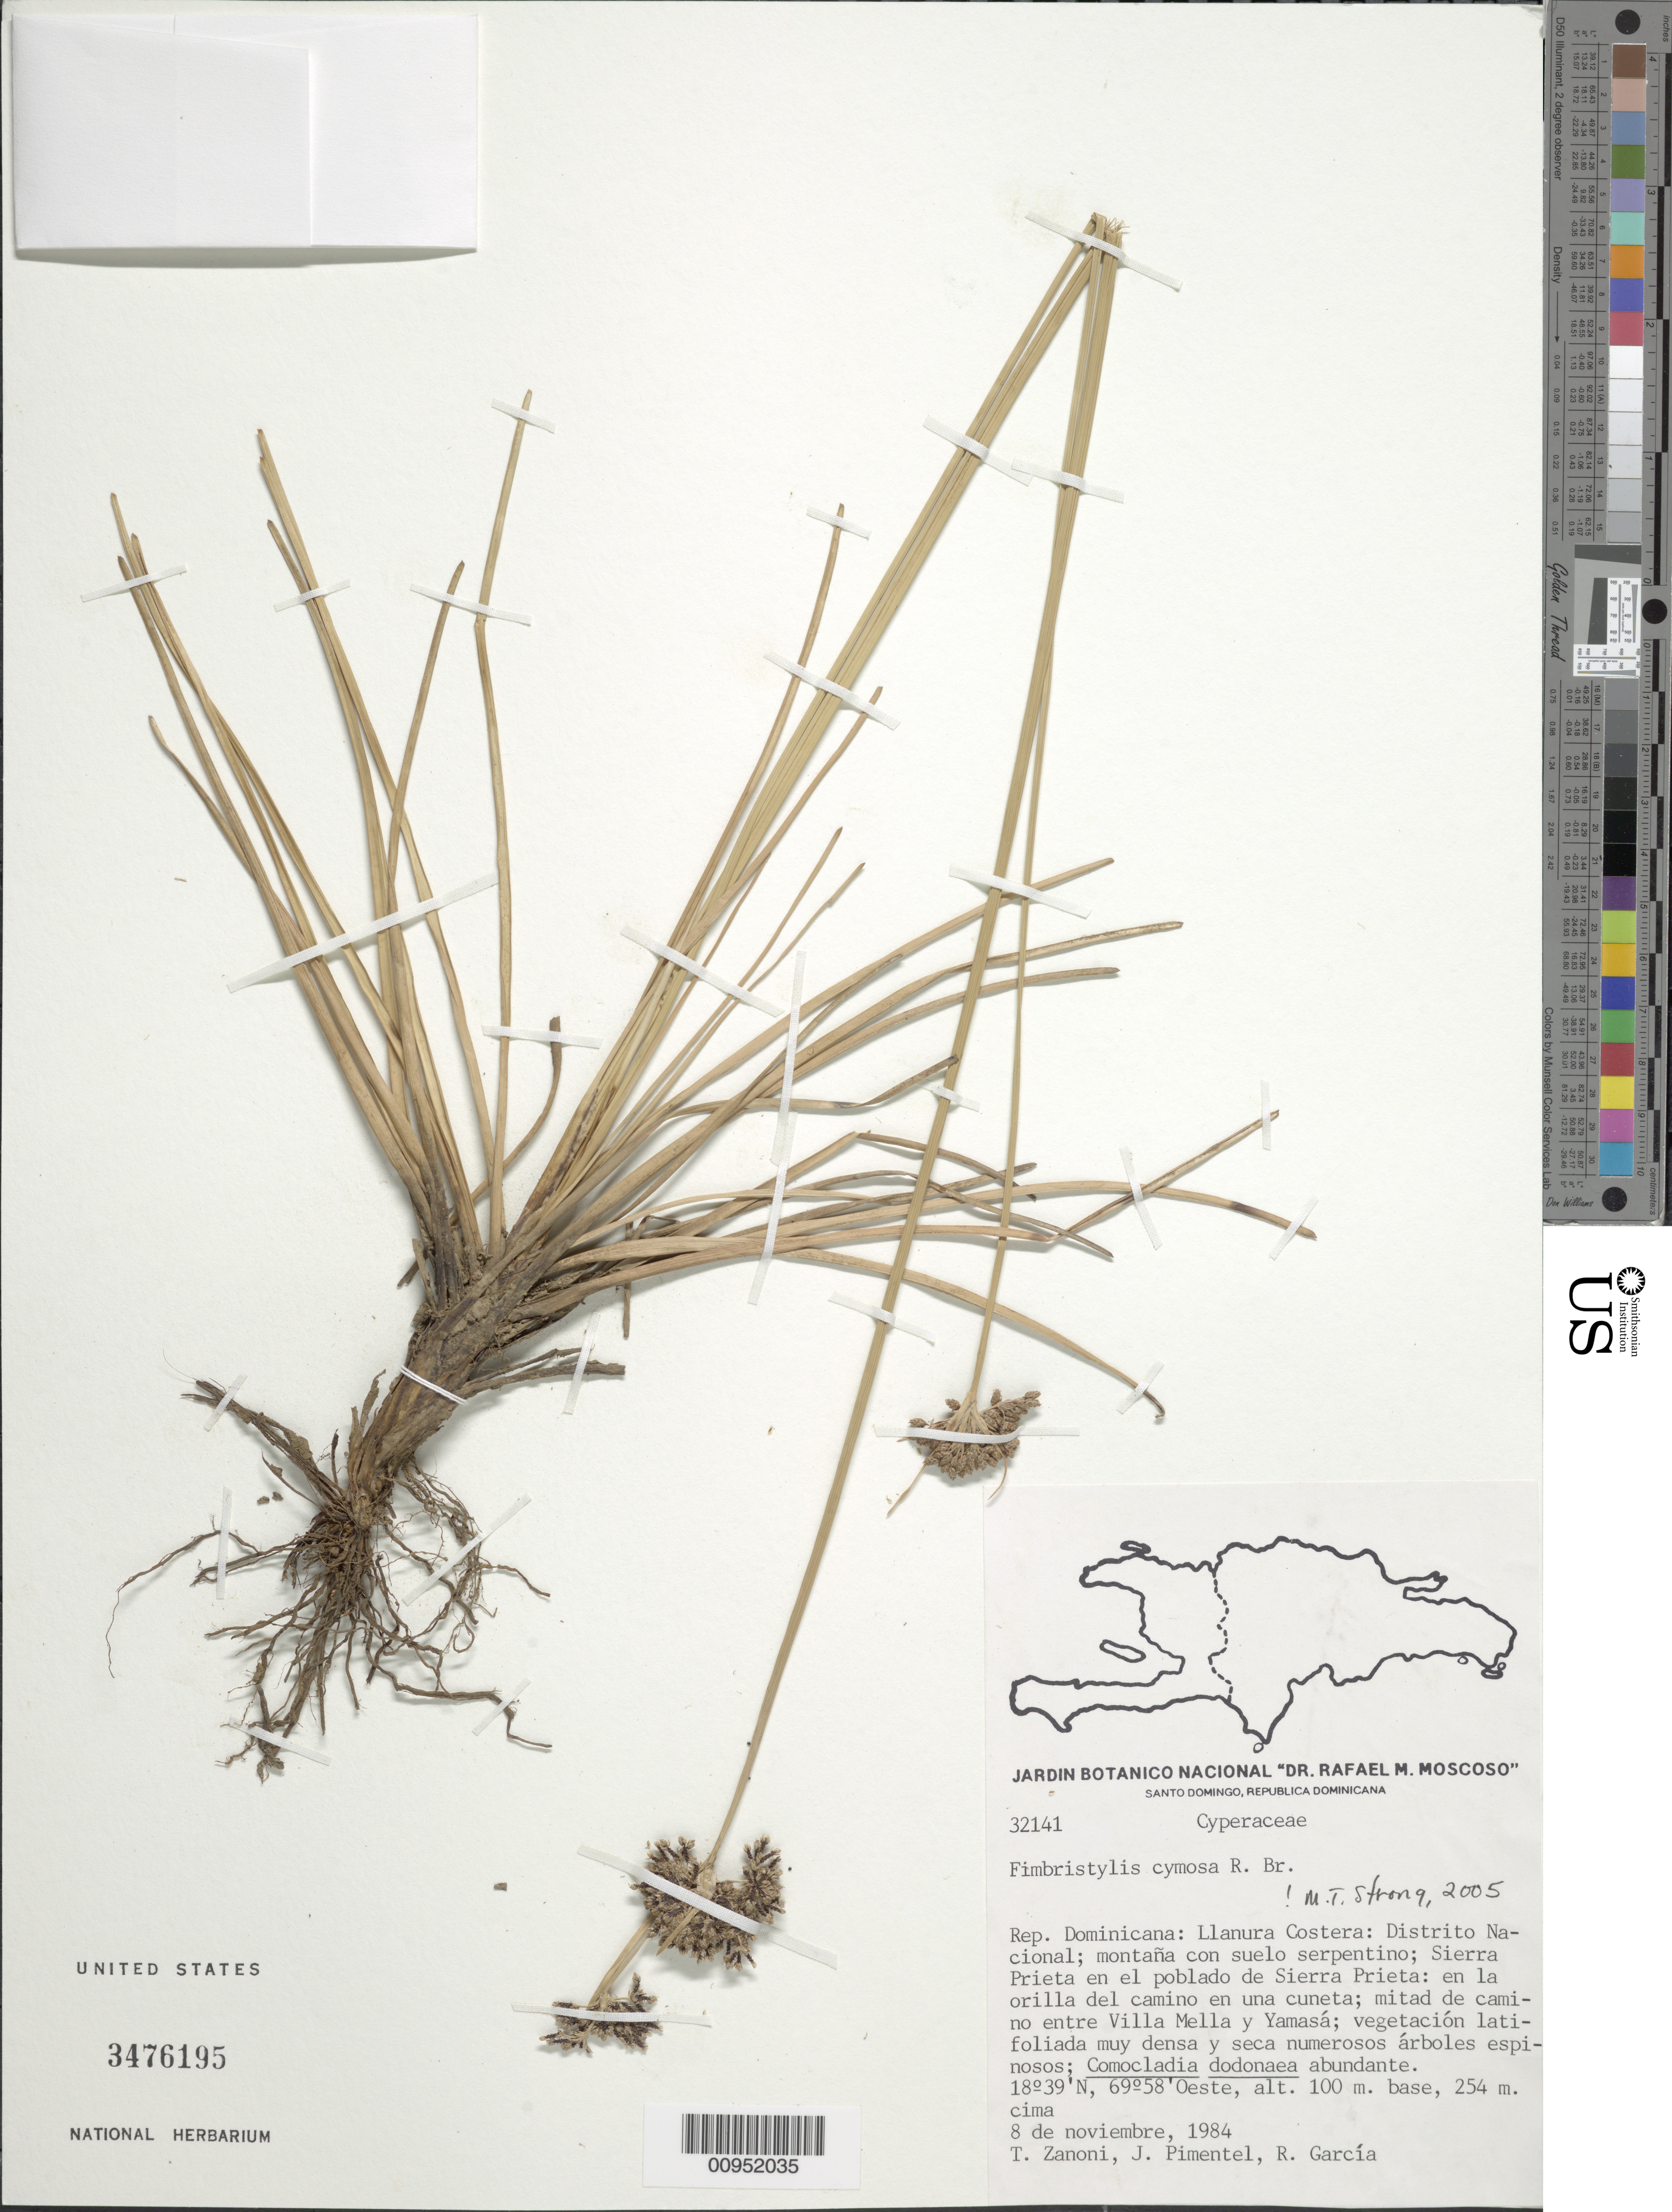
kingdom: Plantae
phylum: Tracheophyta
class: Liliopsida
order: Poales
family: Cyperaceae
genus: Fimbristylis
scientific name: Fimbristylis cymosa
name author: R. Br.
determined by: Strong, M. T., (US), Smithsonian Institution - National Museum of Natural History (UNITED STATES)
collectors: T. A. Zanoni, J. Pimentel & R. G. García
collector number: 32141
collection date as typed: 08 Nov 1984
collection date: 1984-11-08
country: Dominican Republic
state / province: Distrito Nacional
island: Hispaniola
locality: Llanura Costera, montaña con suelo serpentino, Sierra Prieta den el poblado de Sierra Prieta, en la orilla del camino en una cuneta, mitad de camino entre Villa Mella y Yamasá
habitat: Vegetación latifoliada muy densa y seca numerosos árboles espinosos; Comocladia dodonaea abundante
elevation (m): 254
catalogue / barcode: US 3476195